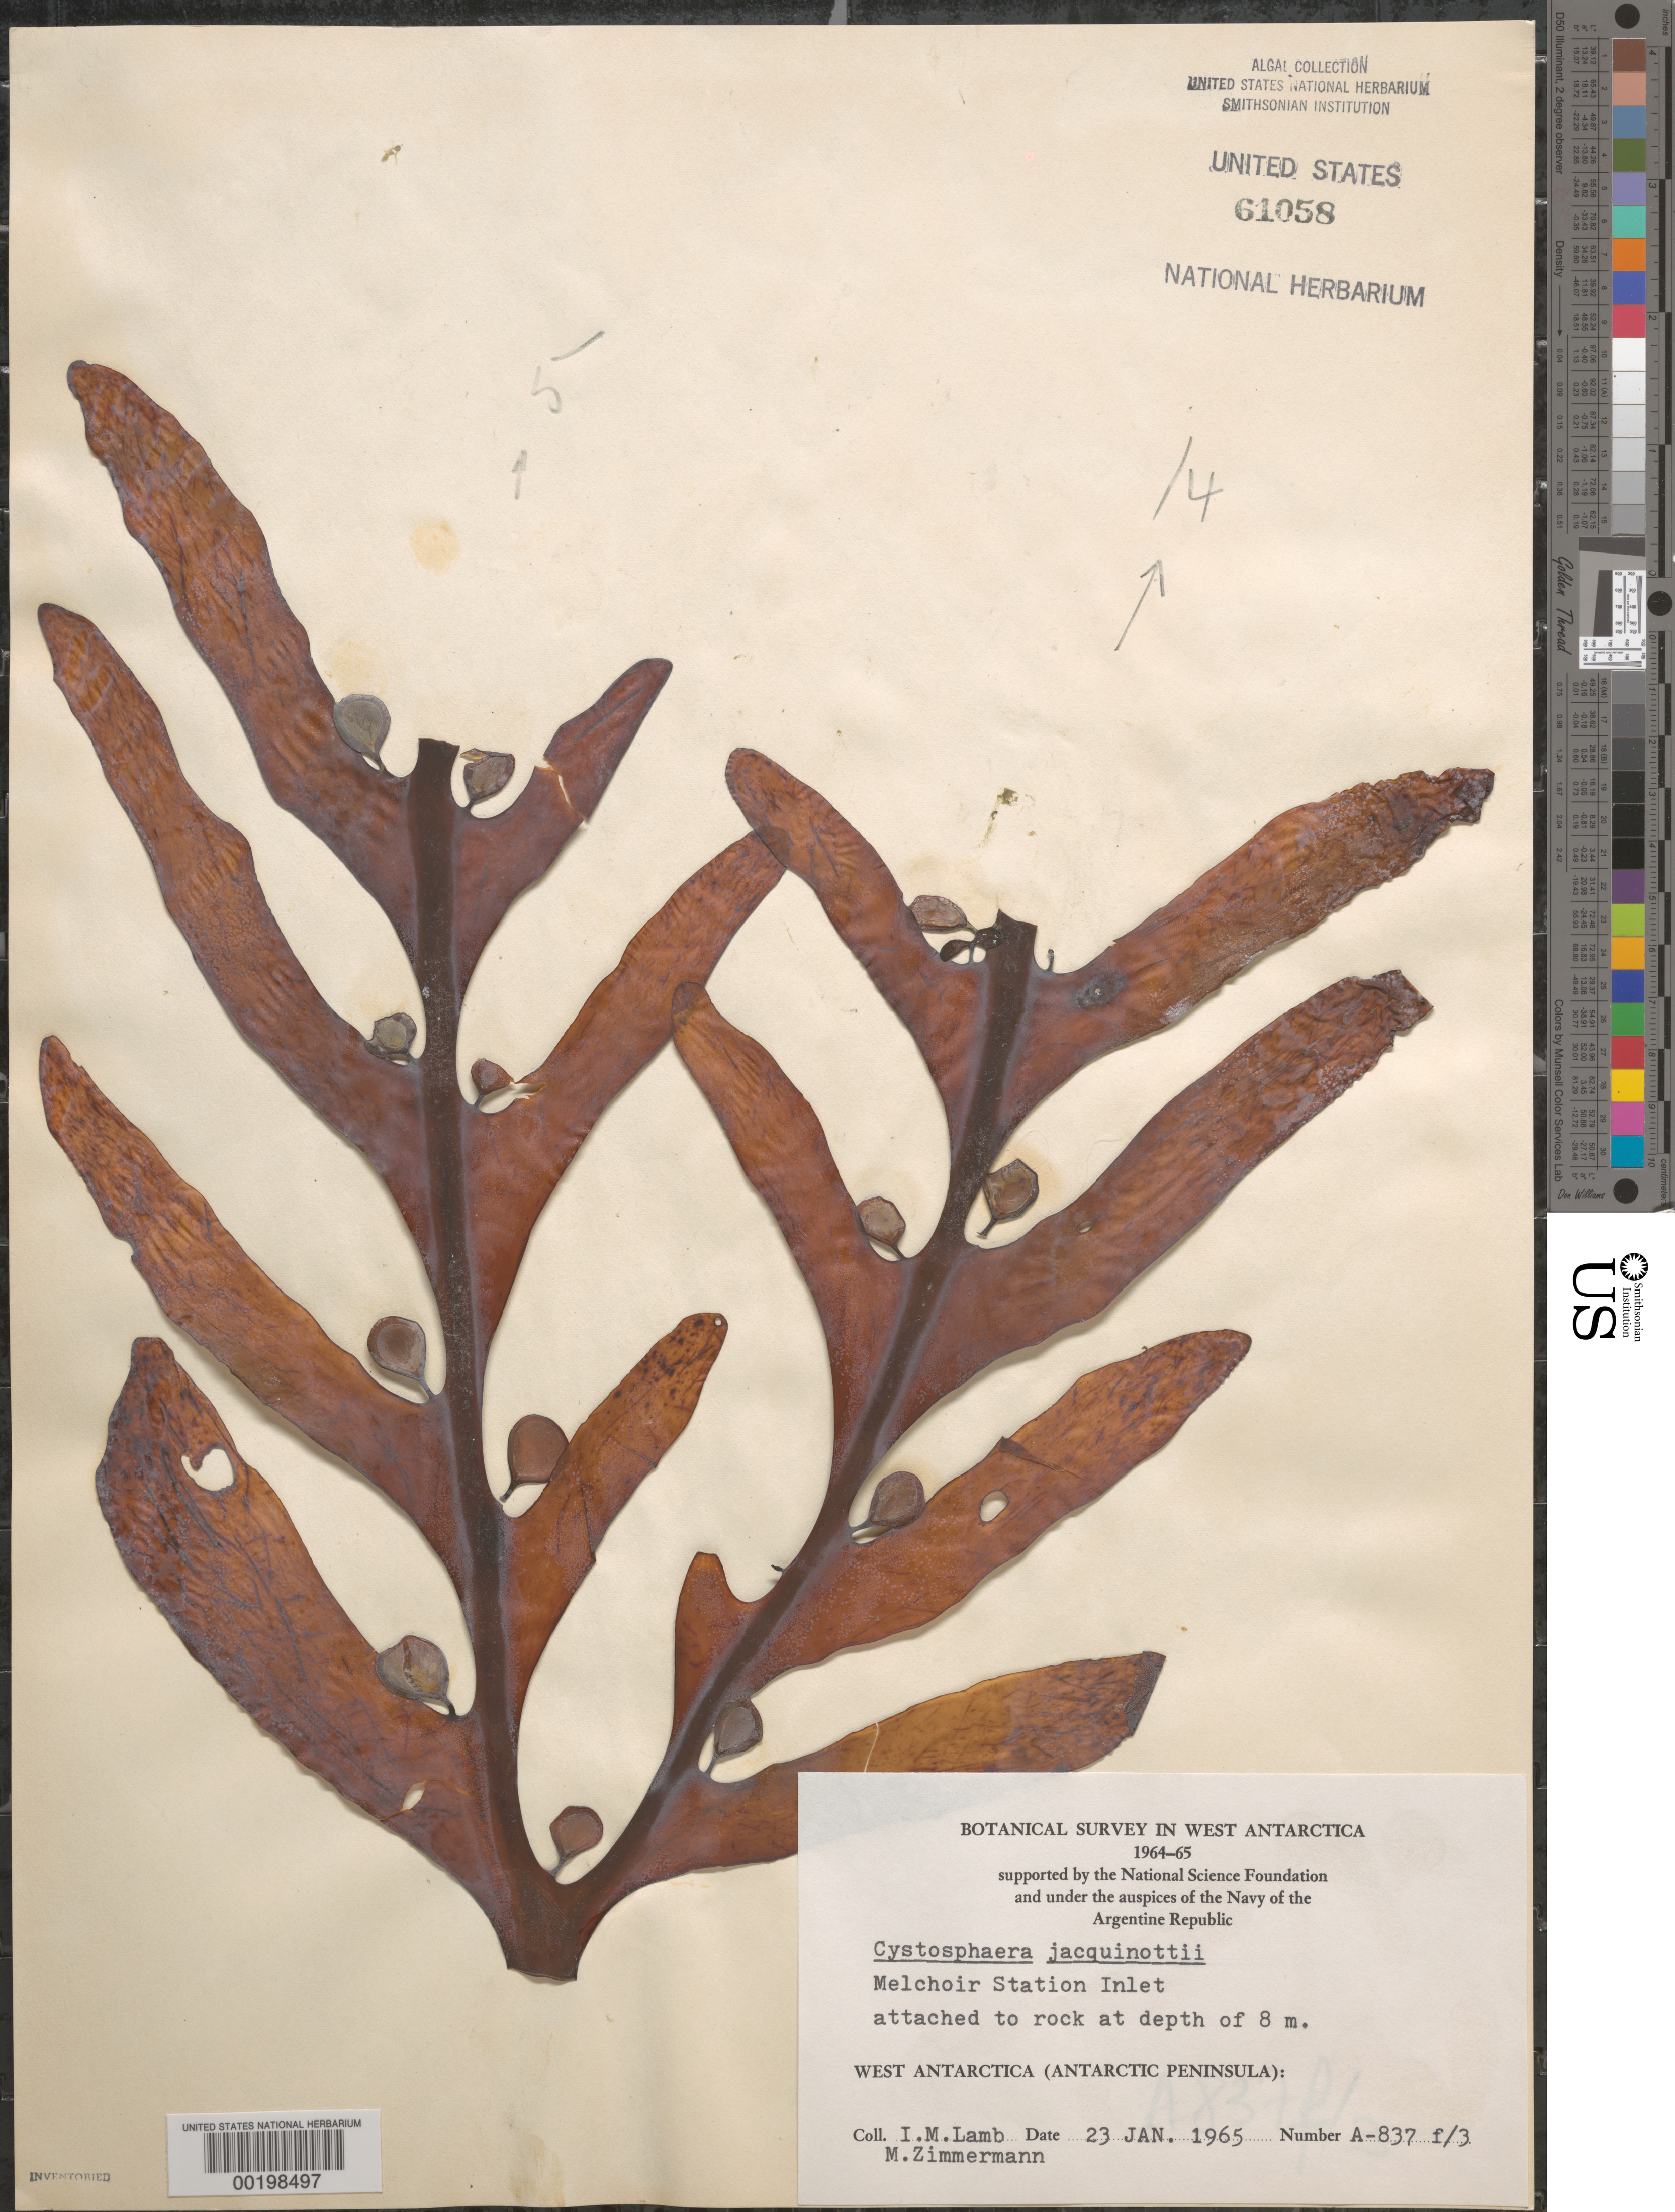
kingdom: Chromista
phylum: Ochrophyta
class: Phaeophyceae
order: Fucales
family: Seirococcaceae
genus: Cystosphaera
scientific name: Cystosphaera jacquinotii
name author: (Montagne) Skottsberg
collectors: I. M. Lamb & M. Zimmermann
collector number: A-837f-3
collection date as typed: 23 Jan 1965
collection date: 1965-01-23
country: Antarctica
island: Gamma Island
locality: Melchior Station Inlet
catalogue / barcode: US 61058